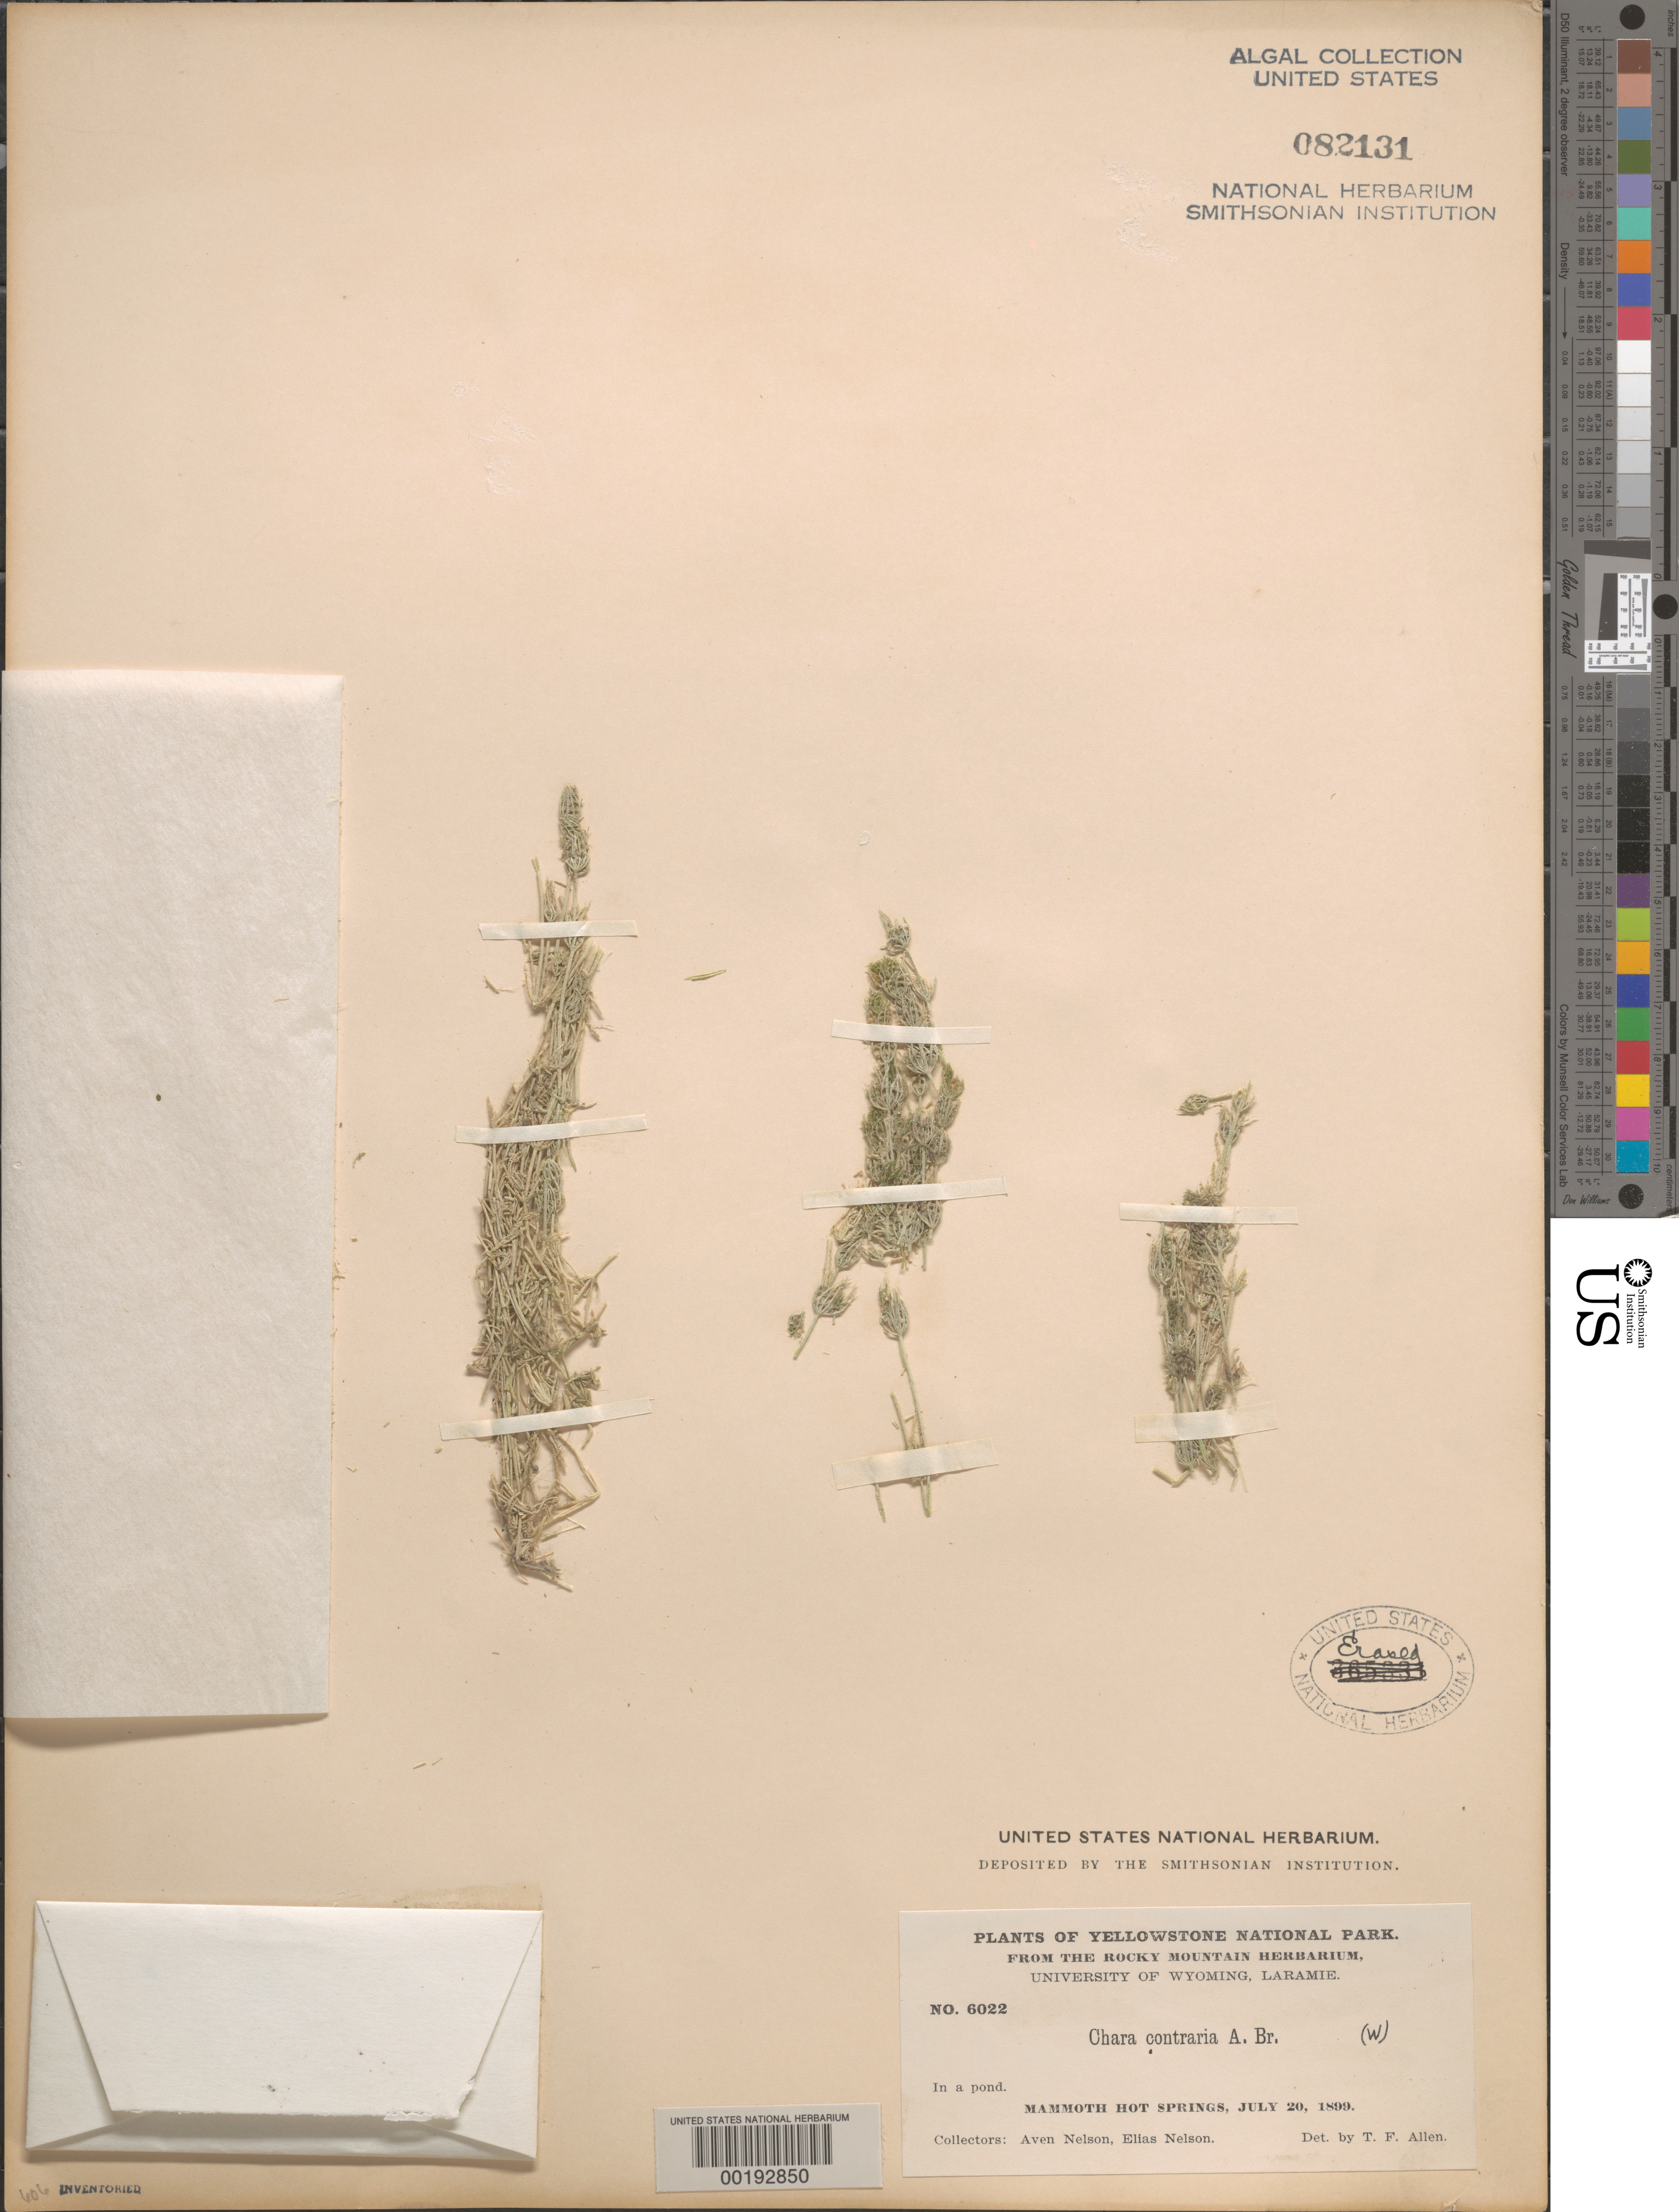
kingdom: Plantae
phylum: Charophyta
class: Charophyceae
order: Charales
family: Characeae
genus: Chara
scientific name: Chara vulgaris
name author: L.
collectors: A. Nelson & E. Nelson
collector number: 6022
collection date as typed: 20 Jul 1899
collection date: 1899-07-20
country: United States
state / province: Wyoming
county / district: Park County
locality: Yellowstone National Park, Mammoth Hot Springs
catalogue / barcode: US 82131